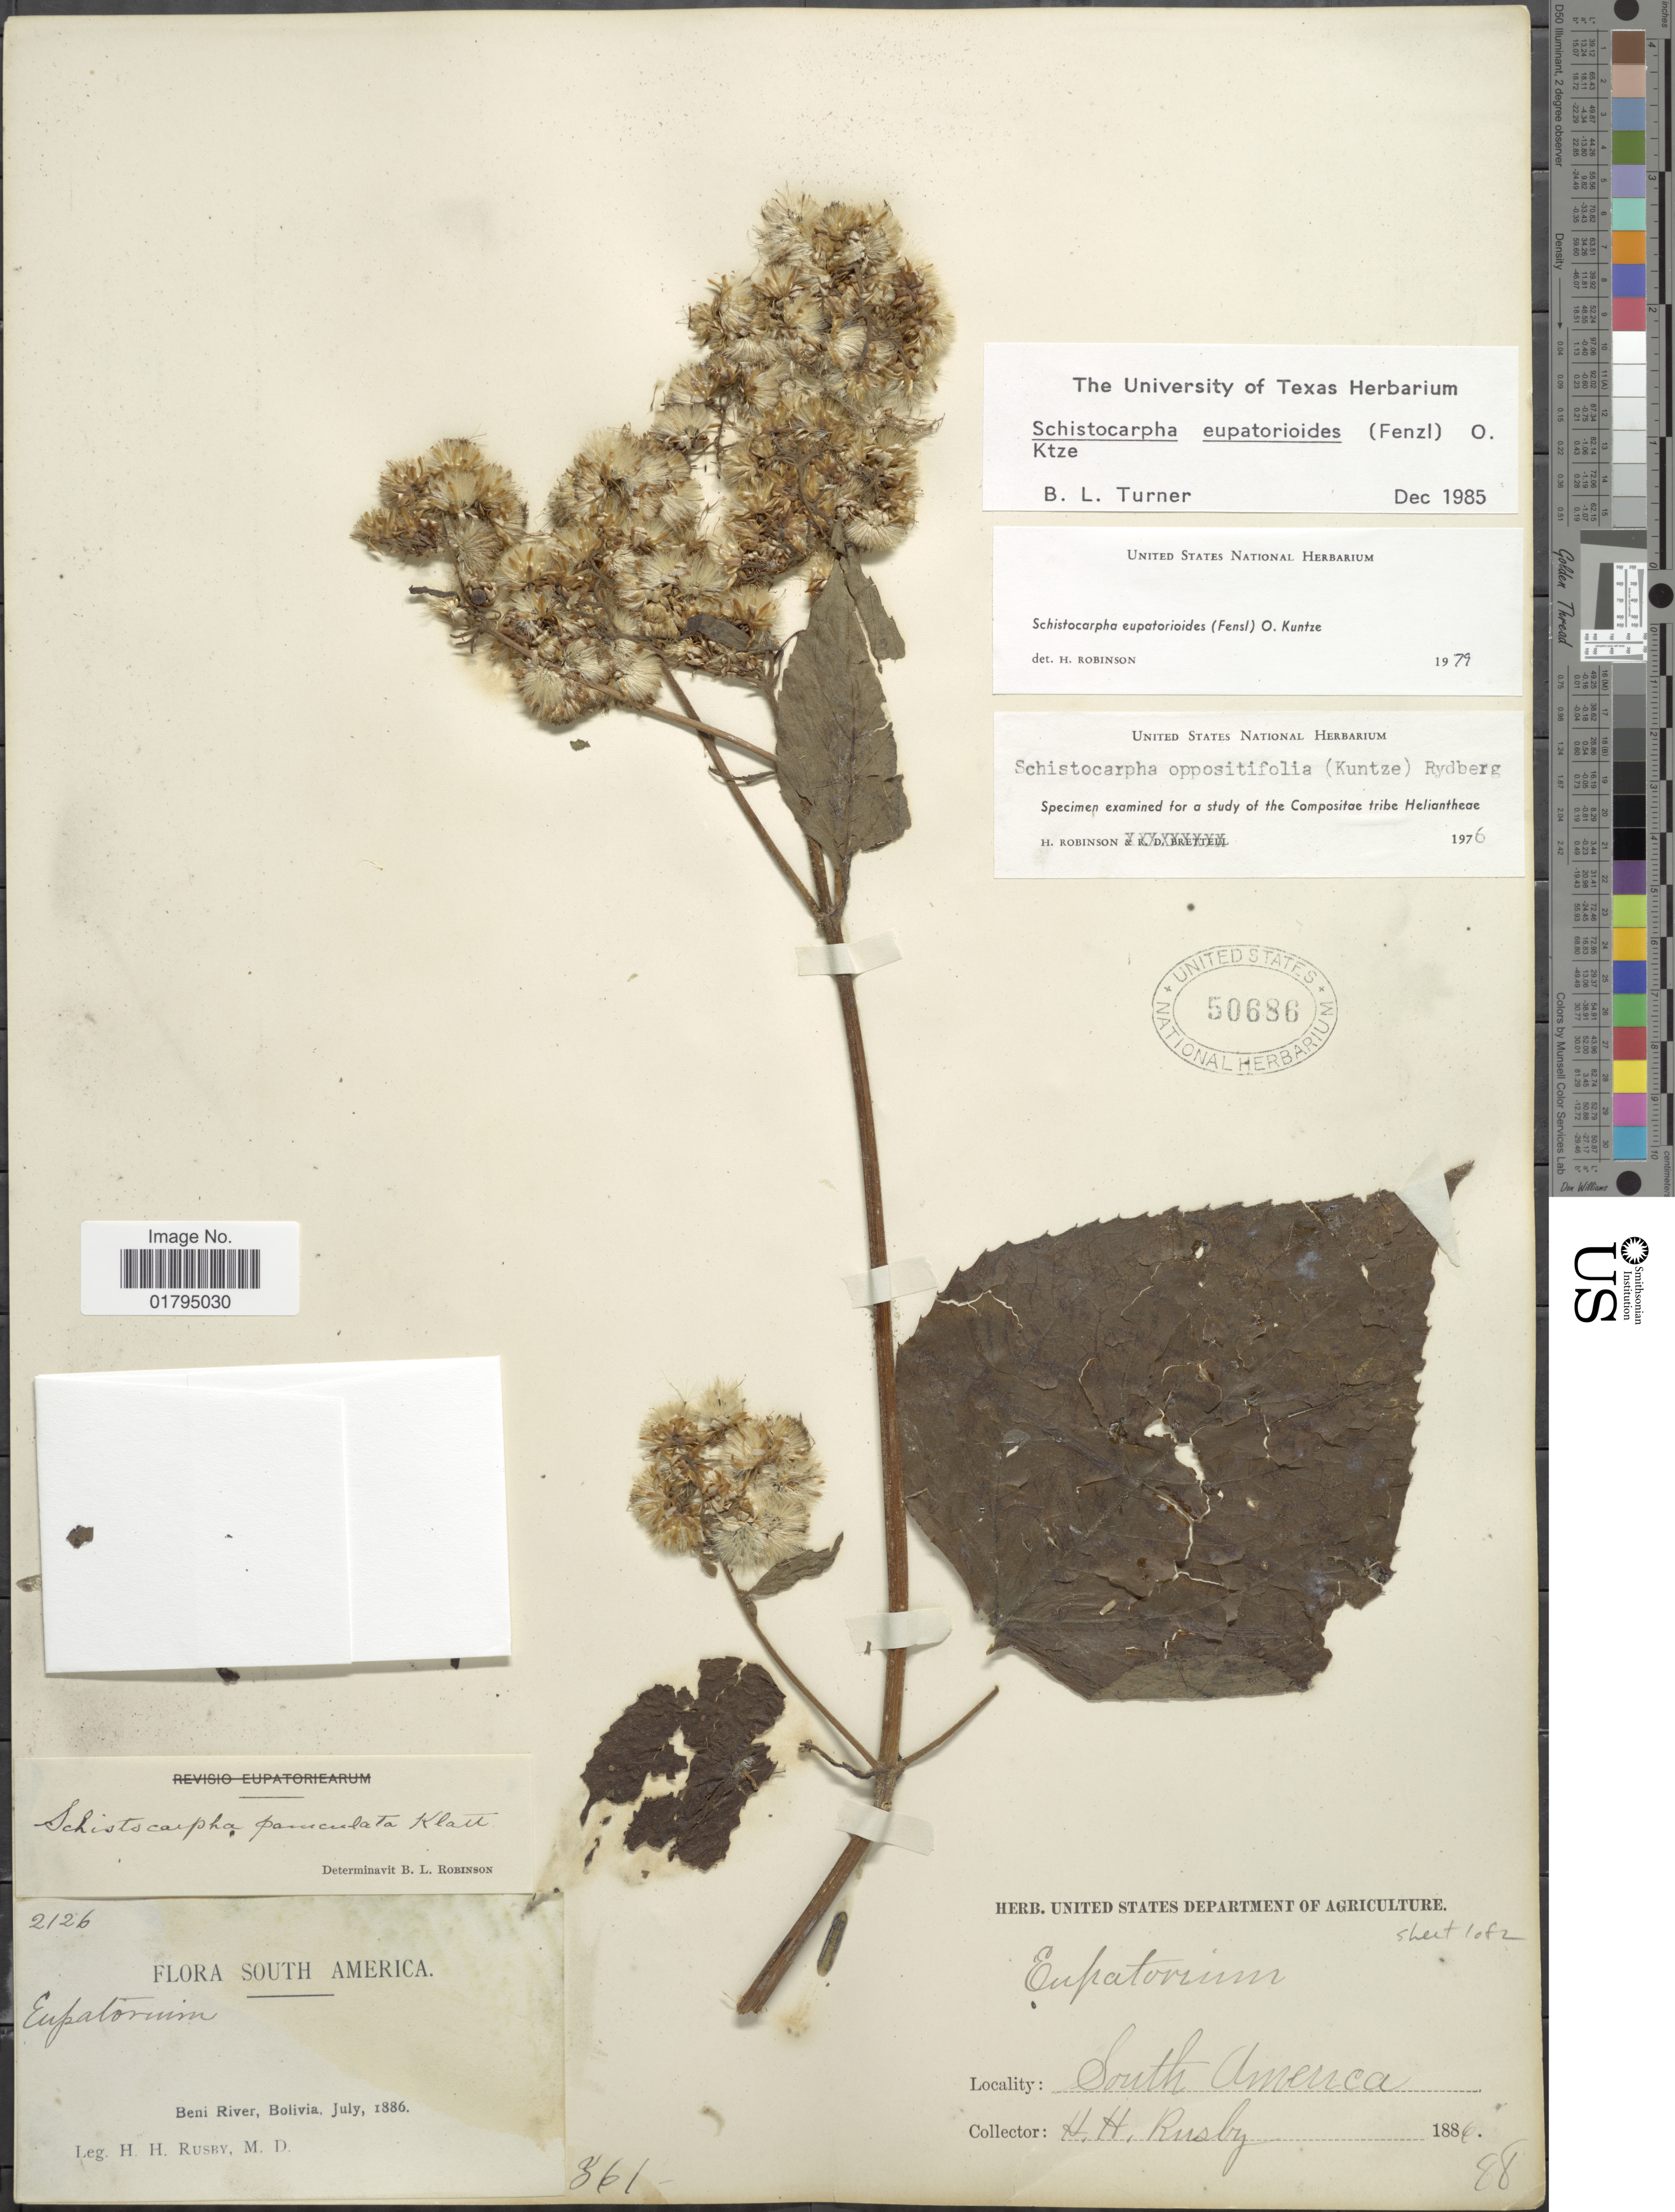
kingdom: Plantae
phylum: Tracheophyta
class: Magnoliopsida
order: Asterales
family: Asteraceae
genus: Schistocarpha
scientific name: Schistocarpha eupatorioides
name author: (Fenzl) Kuntze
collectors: H. H. Rusby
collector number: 2126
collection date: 1886-07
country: Bolivia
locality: Beni River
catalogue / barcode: US 50686